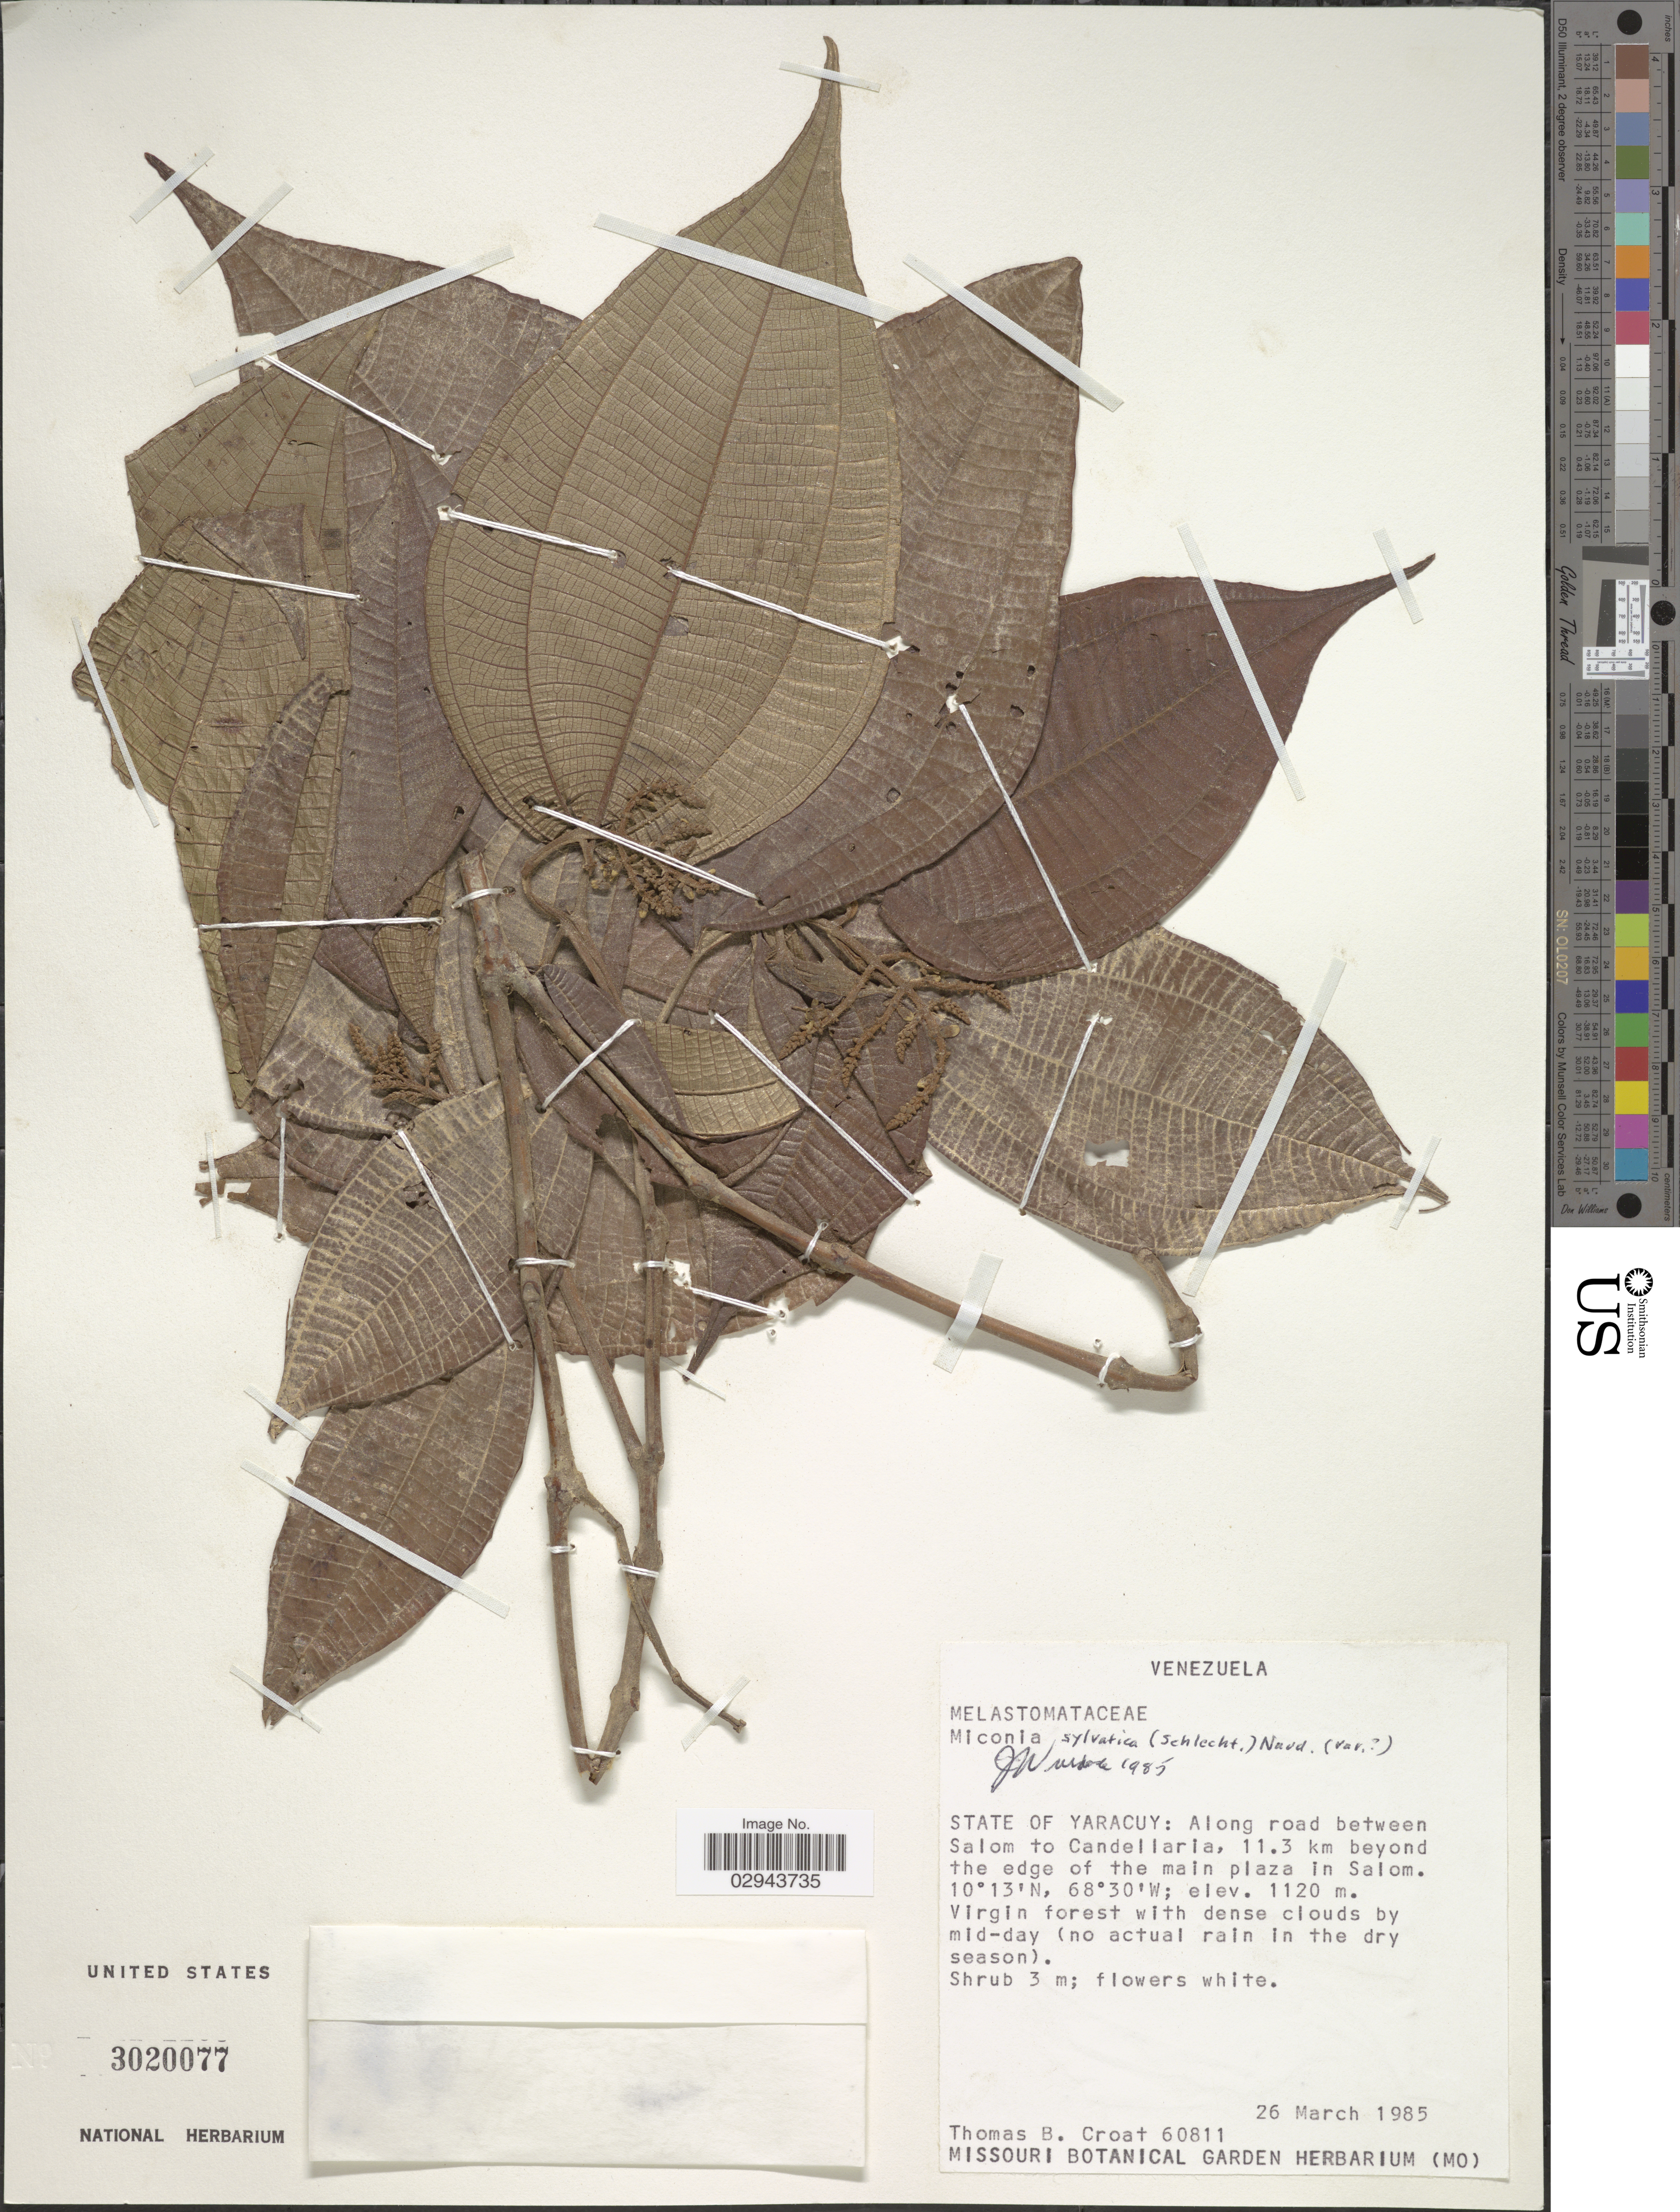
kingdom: Plantae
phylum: Tracheophyta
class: Magnoliopsida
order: Myrtales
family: Melastomataceae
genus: Miconia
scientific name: Miconia sylvatica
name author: (Schltdl.) Naudin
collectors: T. B. Croat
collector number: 60811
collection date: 1985-03-26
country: Venezuela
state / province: Yaracuy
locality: Along road between Salom to Candellaria, 11.3 km beyond the edge of the main plaza in Salom.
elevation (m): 1120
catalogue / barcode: US 3020077